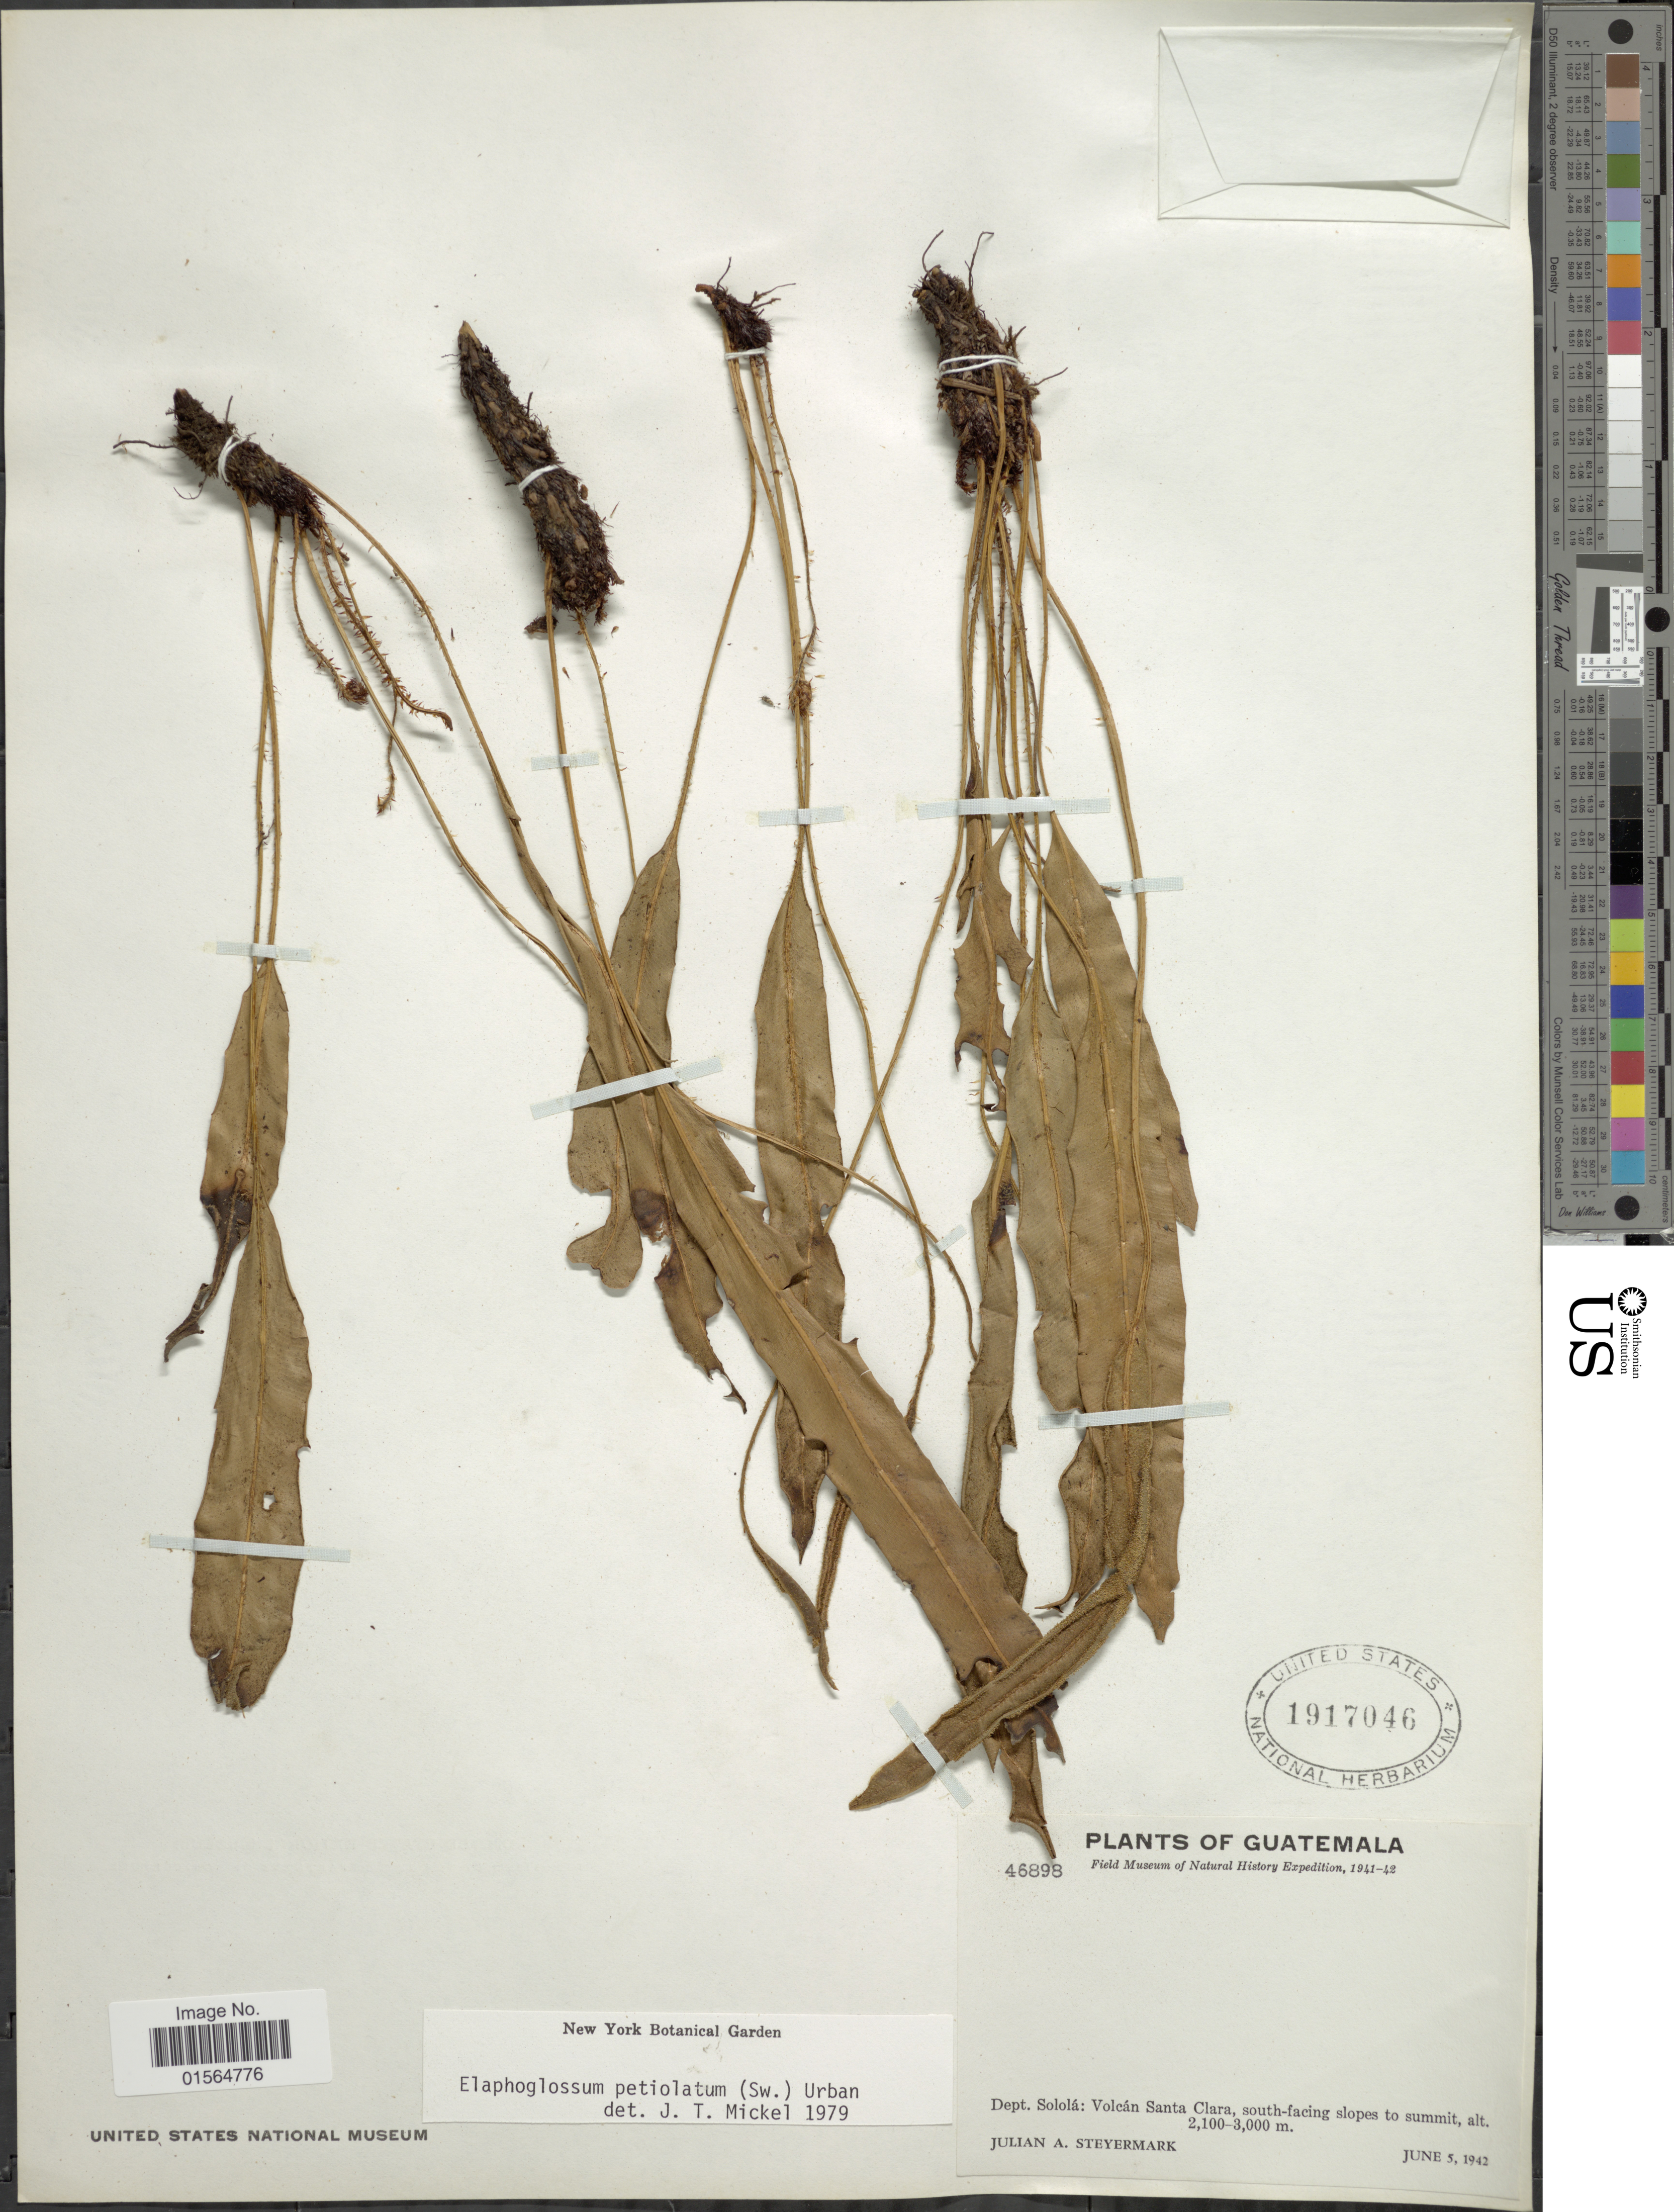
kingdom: Plantae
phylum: Tracheophyta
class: Polypodiopsida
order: Polypodiales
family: Dryopteridaceae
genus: Elaphoglossum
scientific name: Elaphoglossum petiolatum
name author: (Sw.) Urb.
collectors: J. Steyermark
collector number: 46898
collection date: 1942-06-05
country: Guatemala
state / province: Sololá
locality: Volcan Santa Clara, south facing slopes to summit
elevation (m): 2100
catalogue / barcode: US 1917046